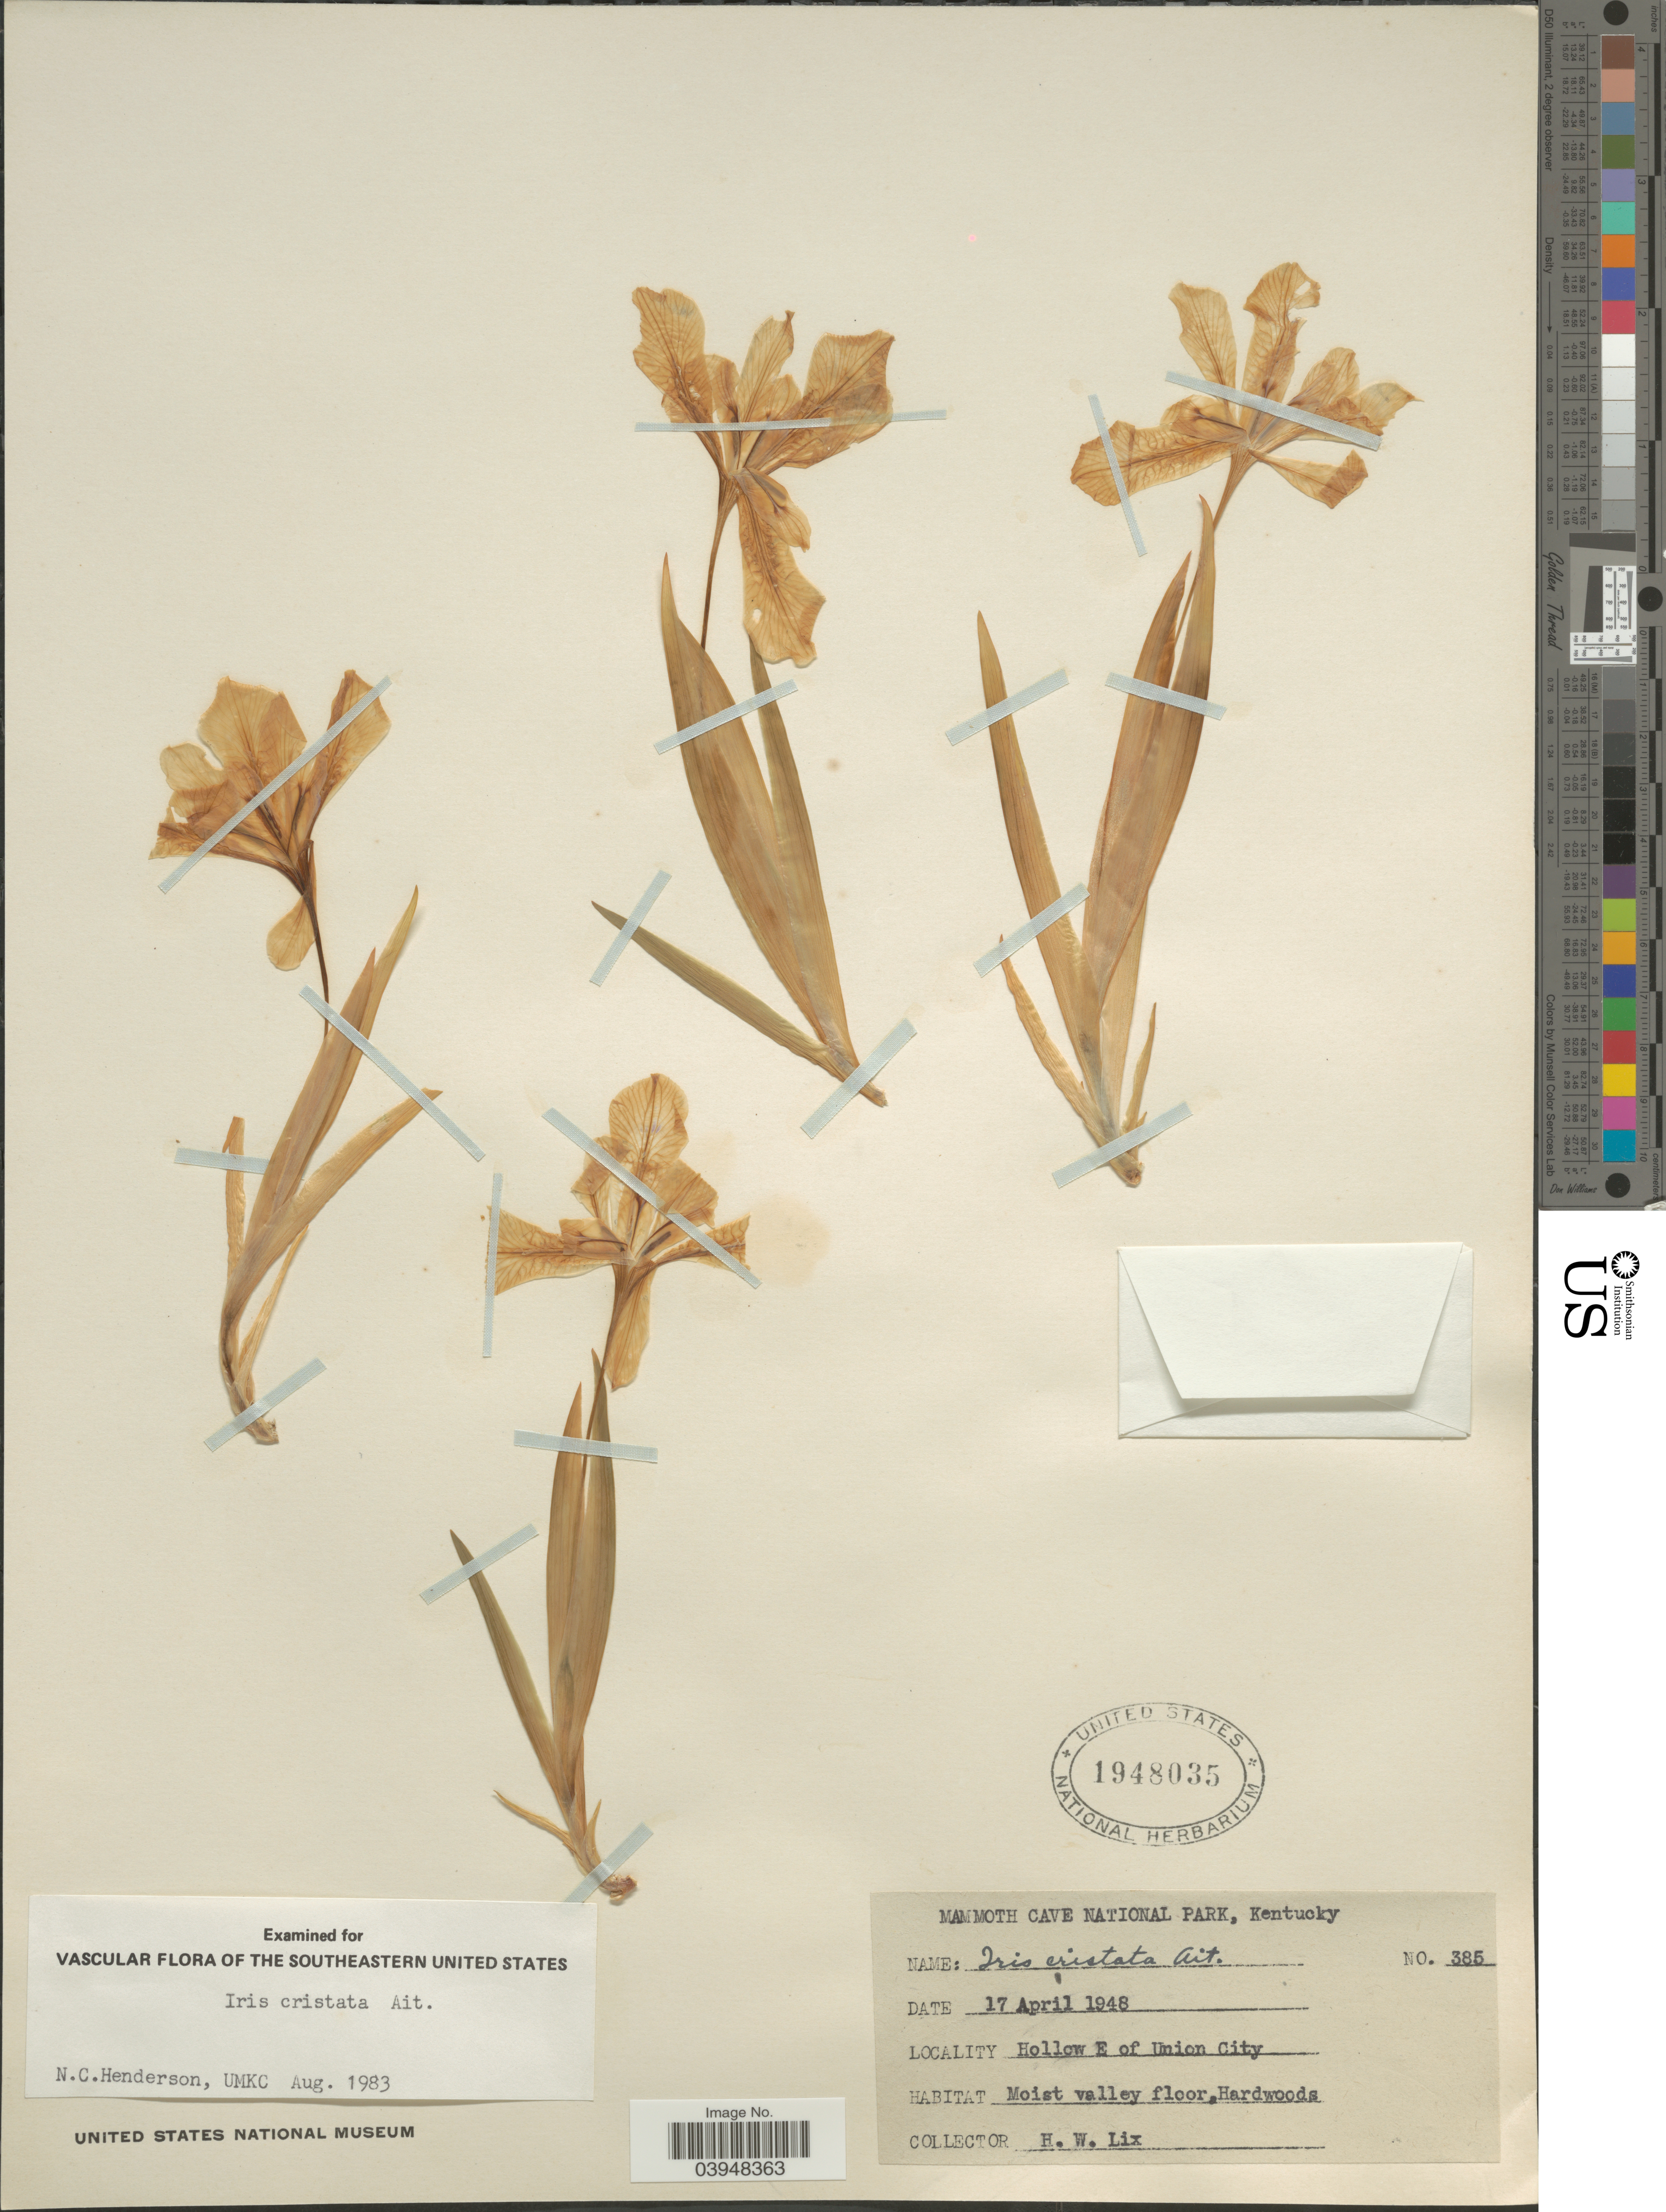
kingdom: Plantae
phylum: Tracheophyta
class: Liliopsida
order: Asparagales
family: Iridaceae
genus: Iris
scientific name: Iris cristata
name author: Aiton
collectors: H. W. Lix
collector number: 385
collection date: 1948-04-17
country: United States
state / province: Kentucky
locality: Mammoth Cave National Park. Hollow E of Union City.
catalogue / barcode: US 1948035